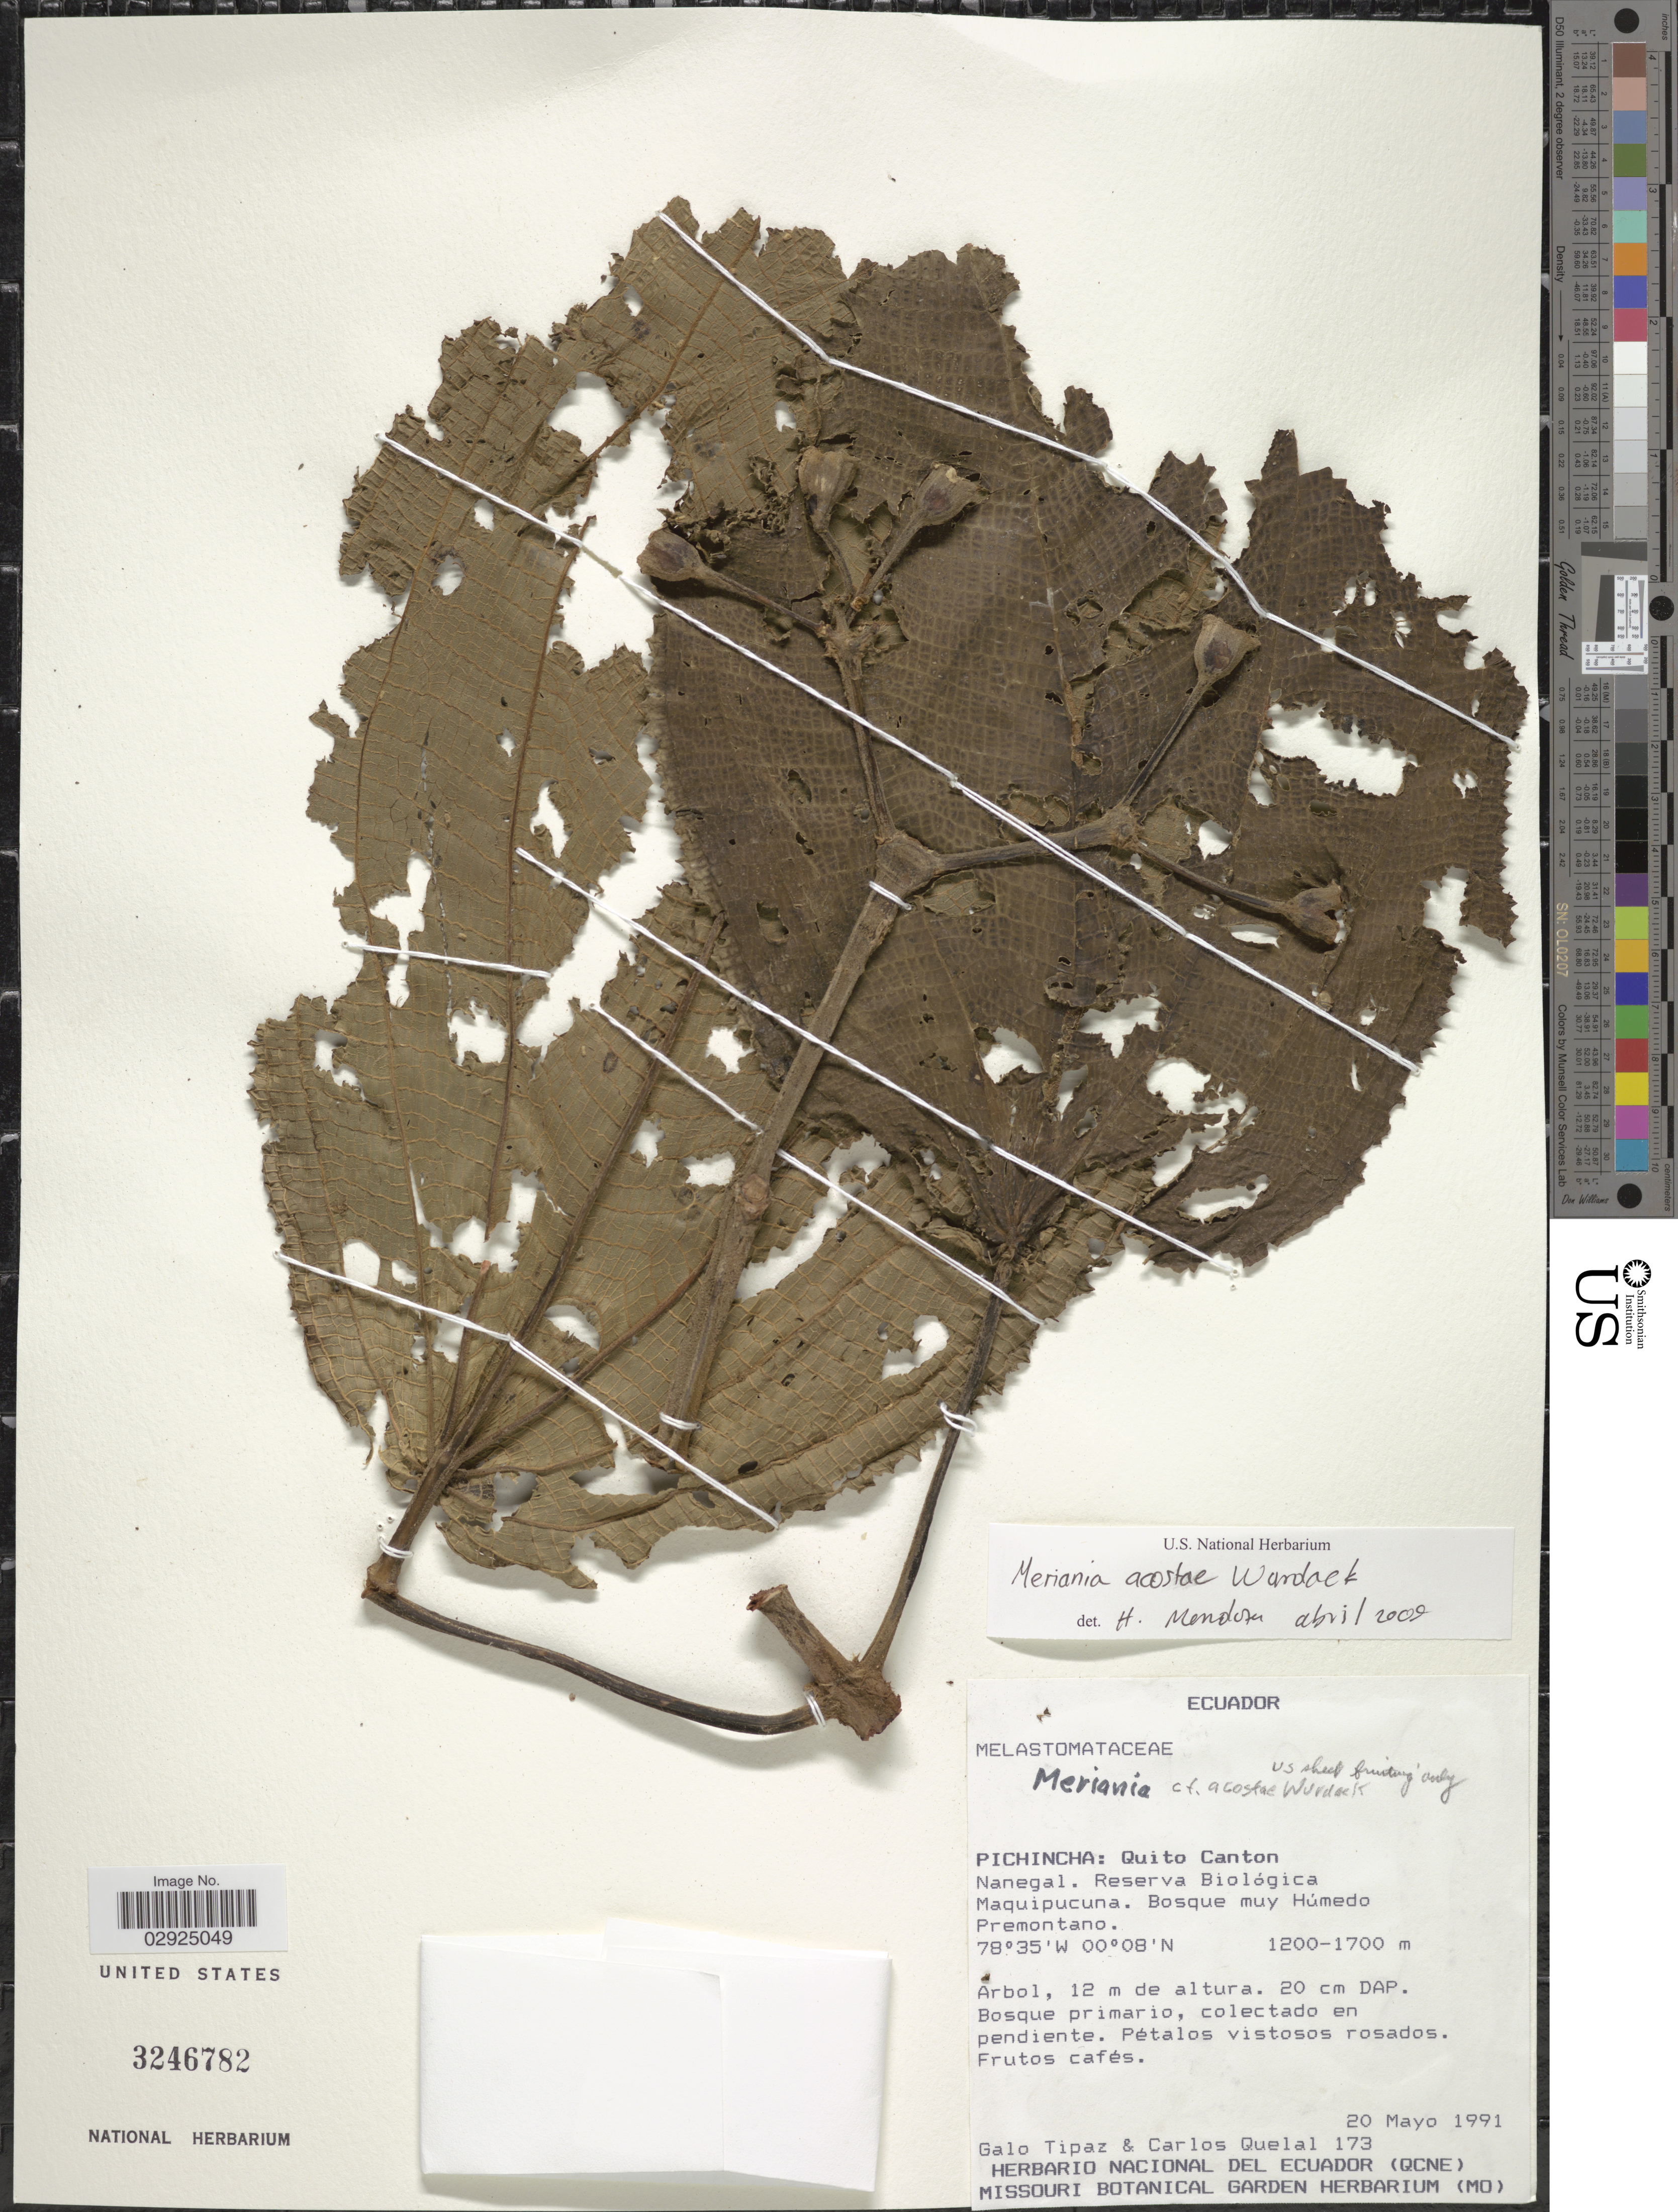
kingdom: Plantae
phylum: Tracheophyta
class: Magnoliopsida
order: Myrtales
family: Melastomataceae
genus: Meriania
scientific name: Meriania acostae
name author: Wurdack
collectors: G. Tipaz & C. Quelal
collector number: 173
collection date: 1991-05-20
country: Ecuador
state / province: Pichincha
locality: Quito Canton, Nanegal, Reserva Biológica Maquipucuna.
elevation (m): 1200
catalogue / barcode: US 3246782